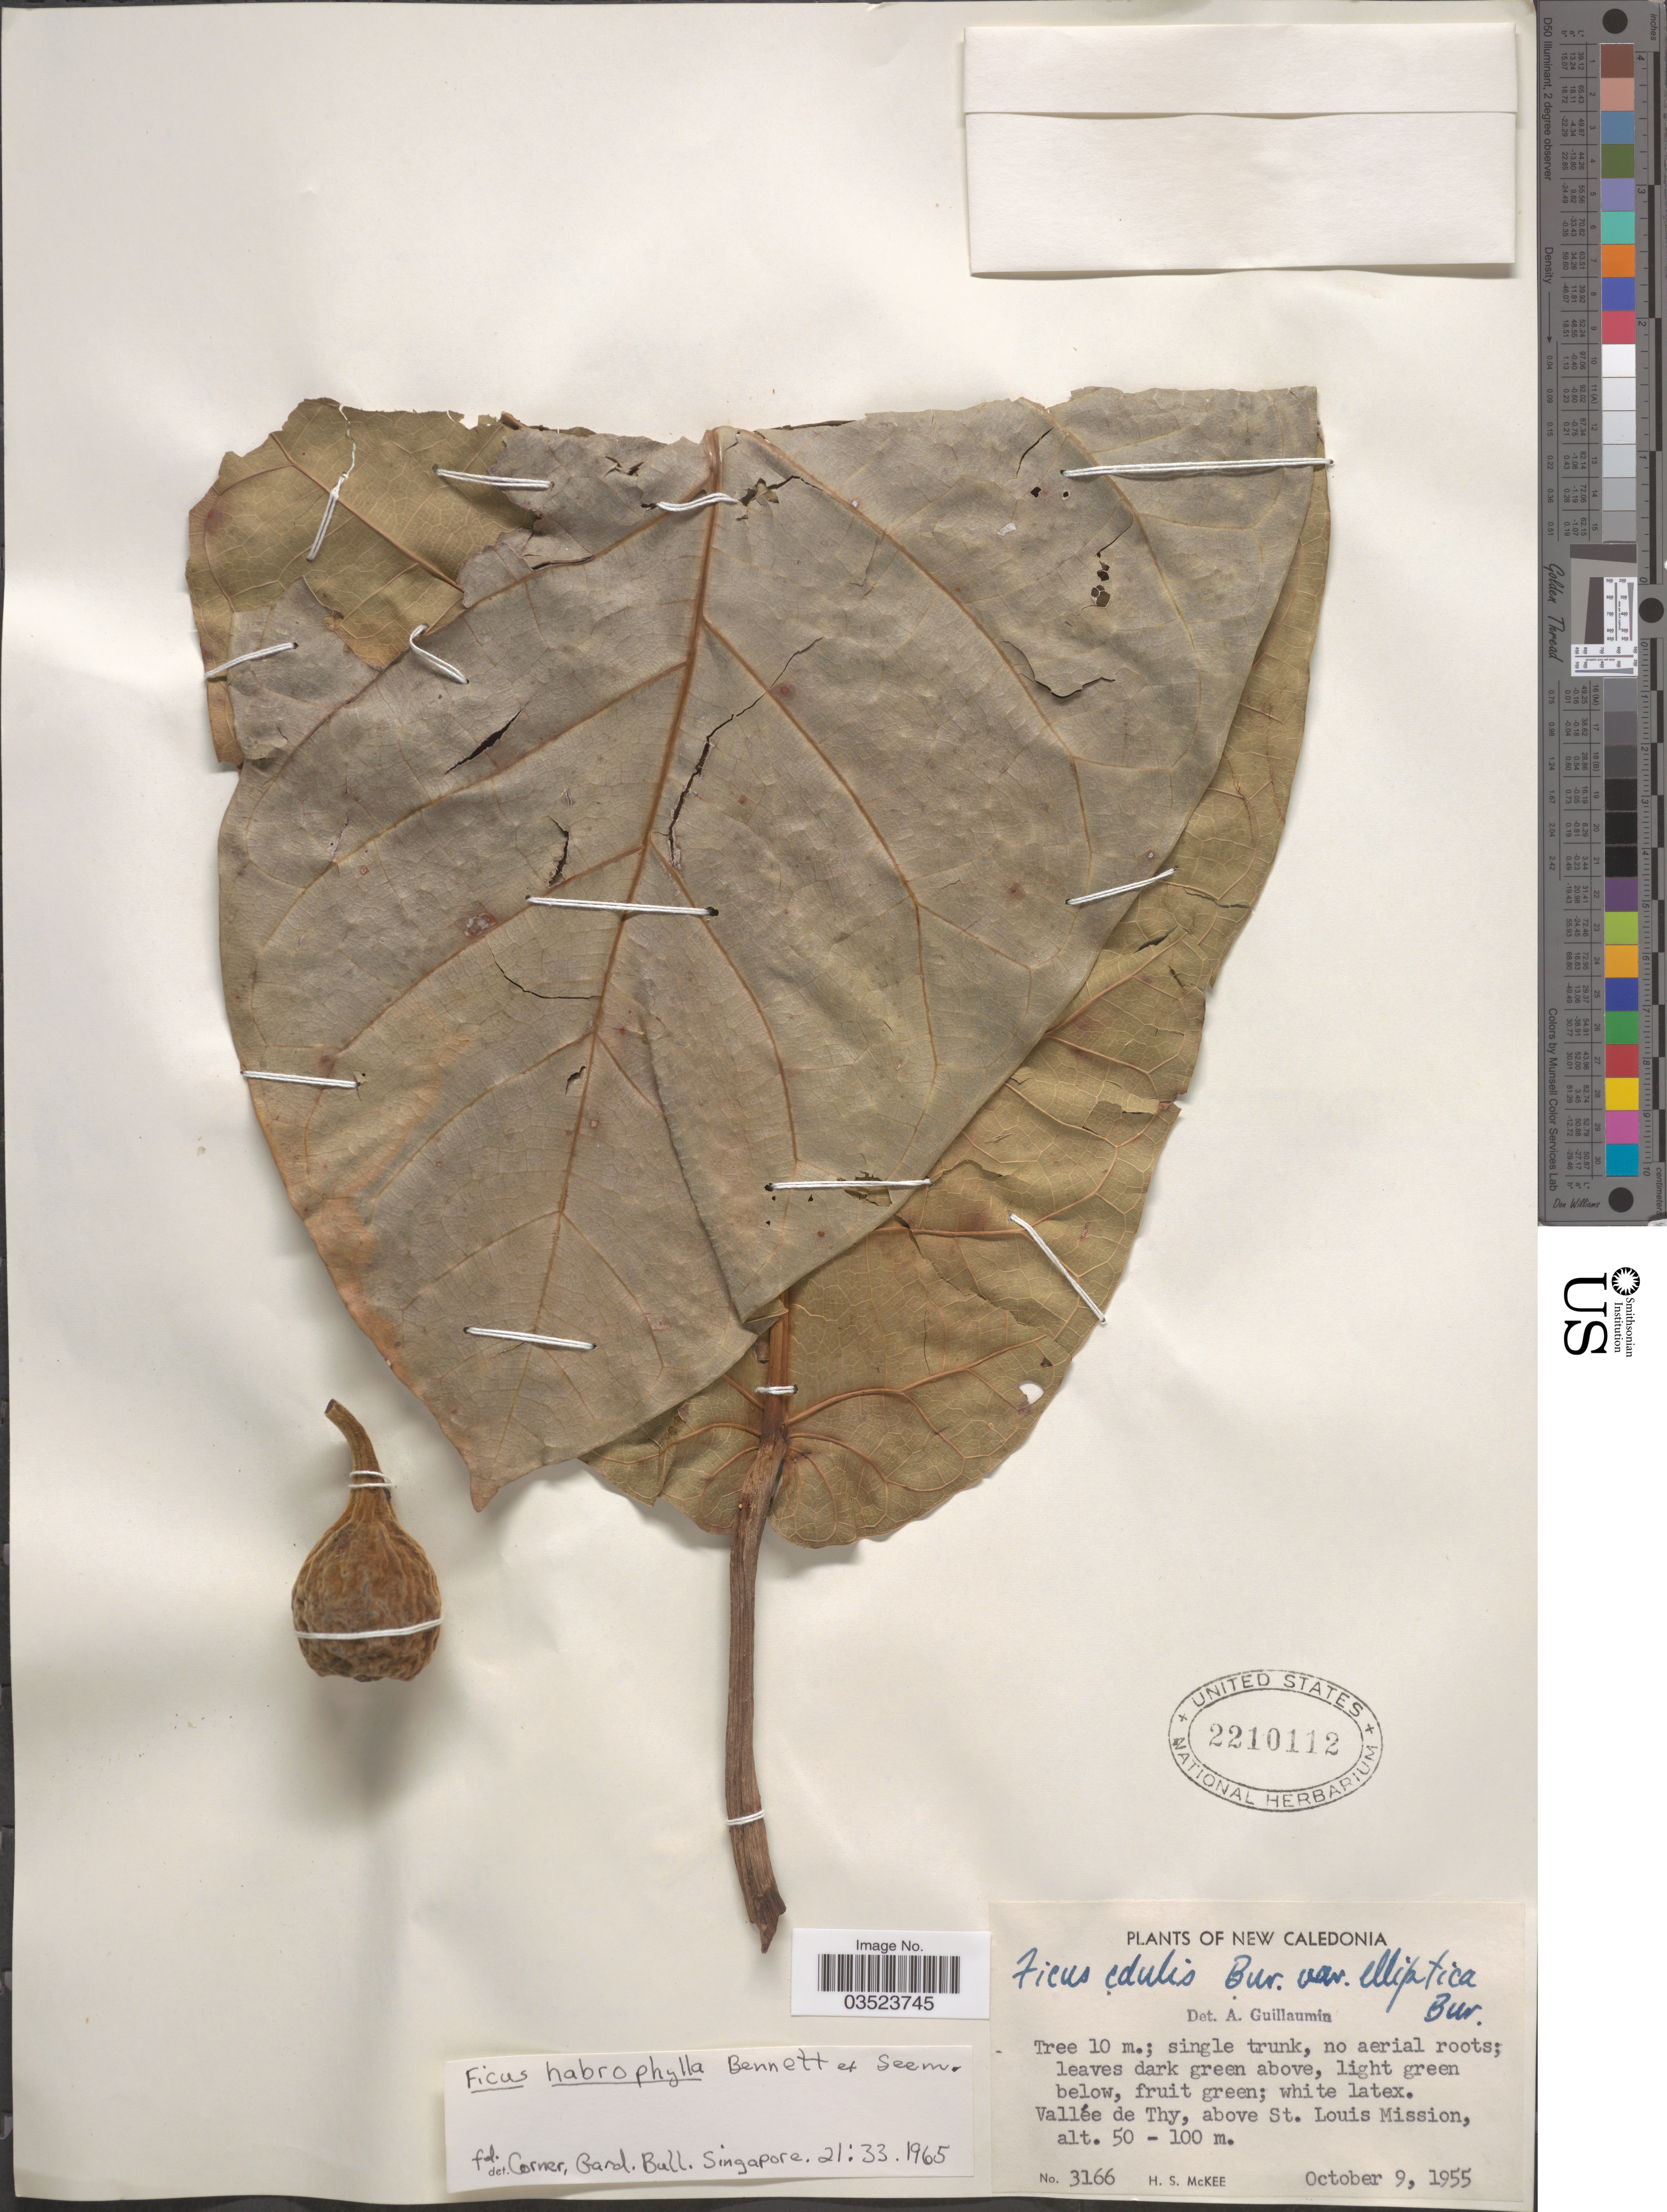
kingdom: Plantae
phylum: Tracheophyta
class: Magnoliopsida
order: Rosales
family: Moraceae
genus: Ficus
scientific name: Ficus habrophylla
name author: G. Benn. ex Seem.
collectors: H. S. McKee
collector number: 3166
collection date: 1955-10-09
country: New Caledonia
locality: Vallée de Thy, above St. Louis Mission.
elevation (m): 50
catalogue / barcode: US 2210112